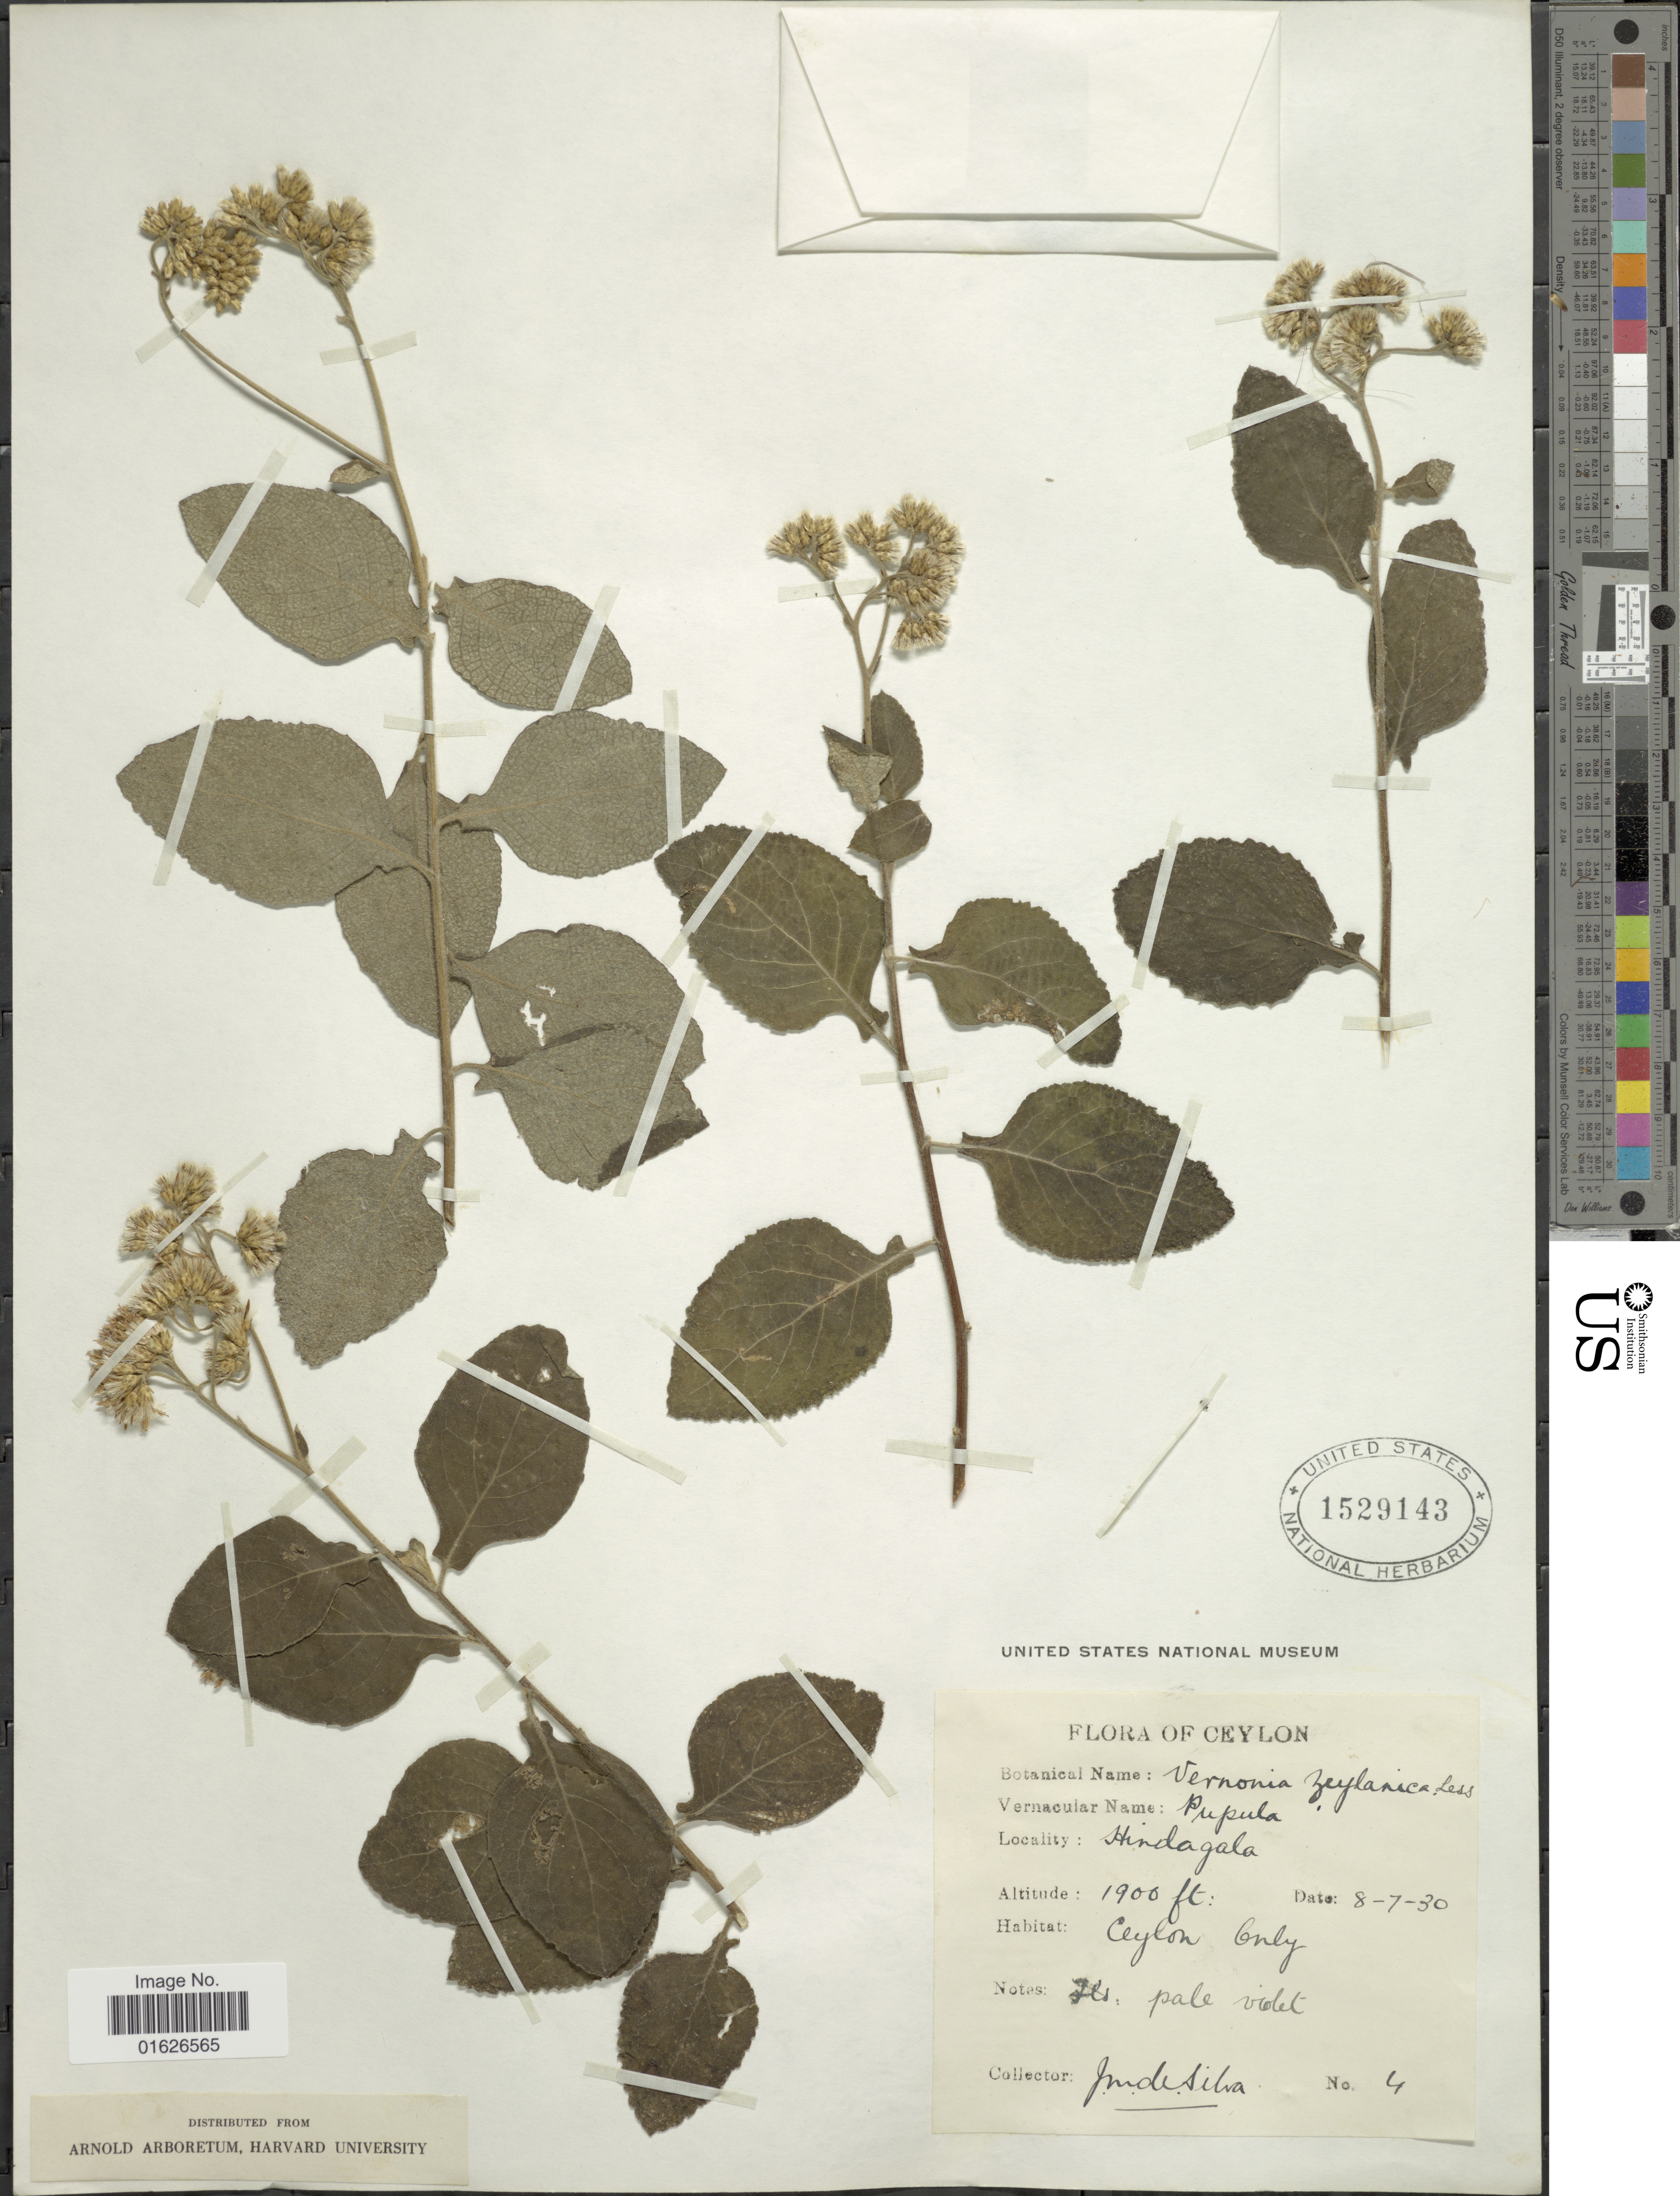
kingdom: Plantae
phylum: Tracheophyta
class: Magnoliopsida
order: Asterales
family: Asteraceae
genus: Jeffreycia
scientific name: Jeffreycia zeylanica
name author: (L.) H. Rob.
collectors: F. Silva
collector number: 4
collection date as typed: Transcribed d/m/y: 8/7/30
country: Sri Lanka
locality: Ceylon, Hindagala.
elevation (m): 579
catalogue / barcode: US 1529143